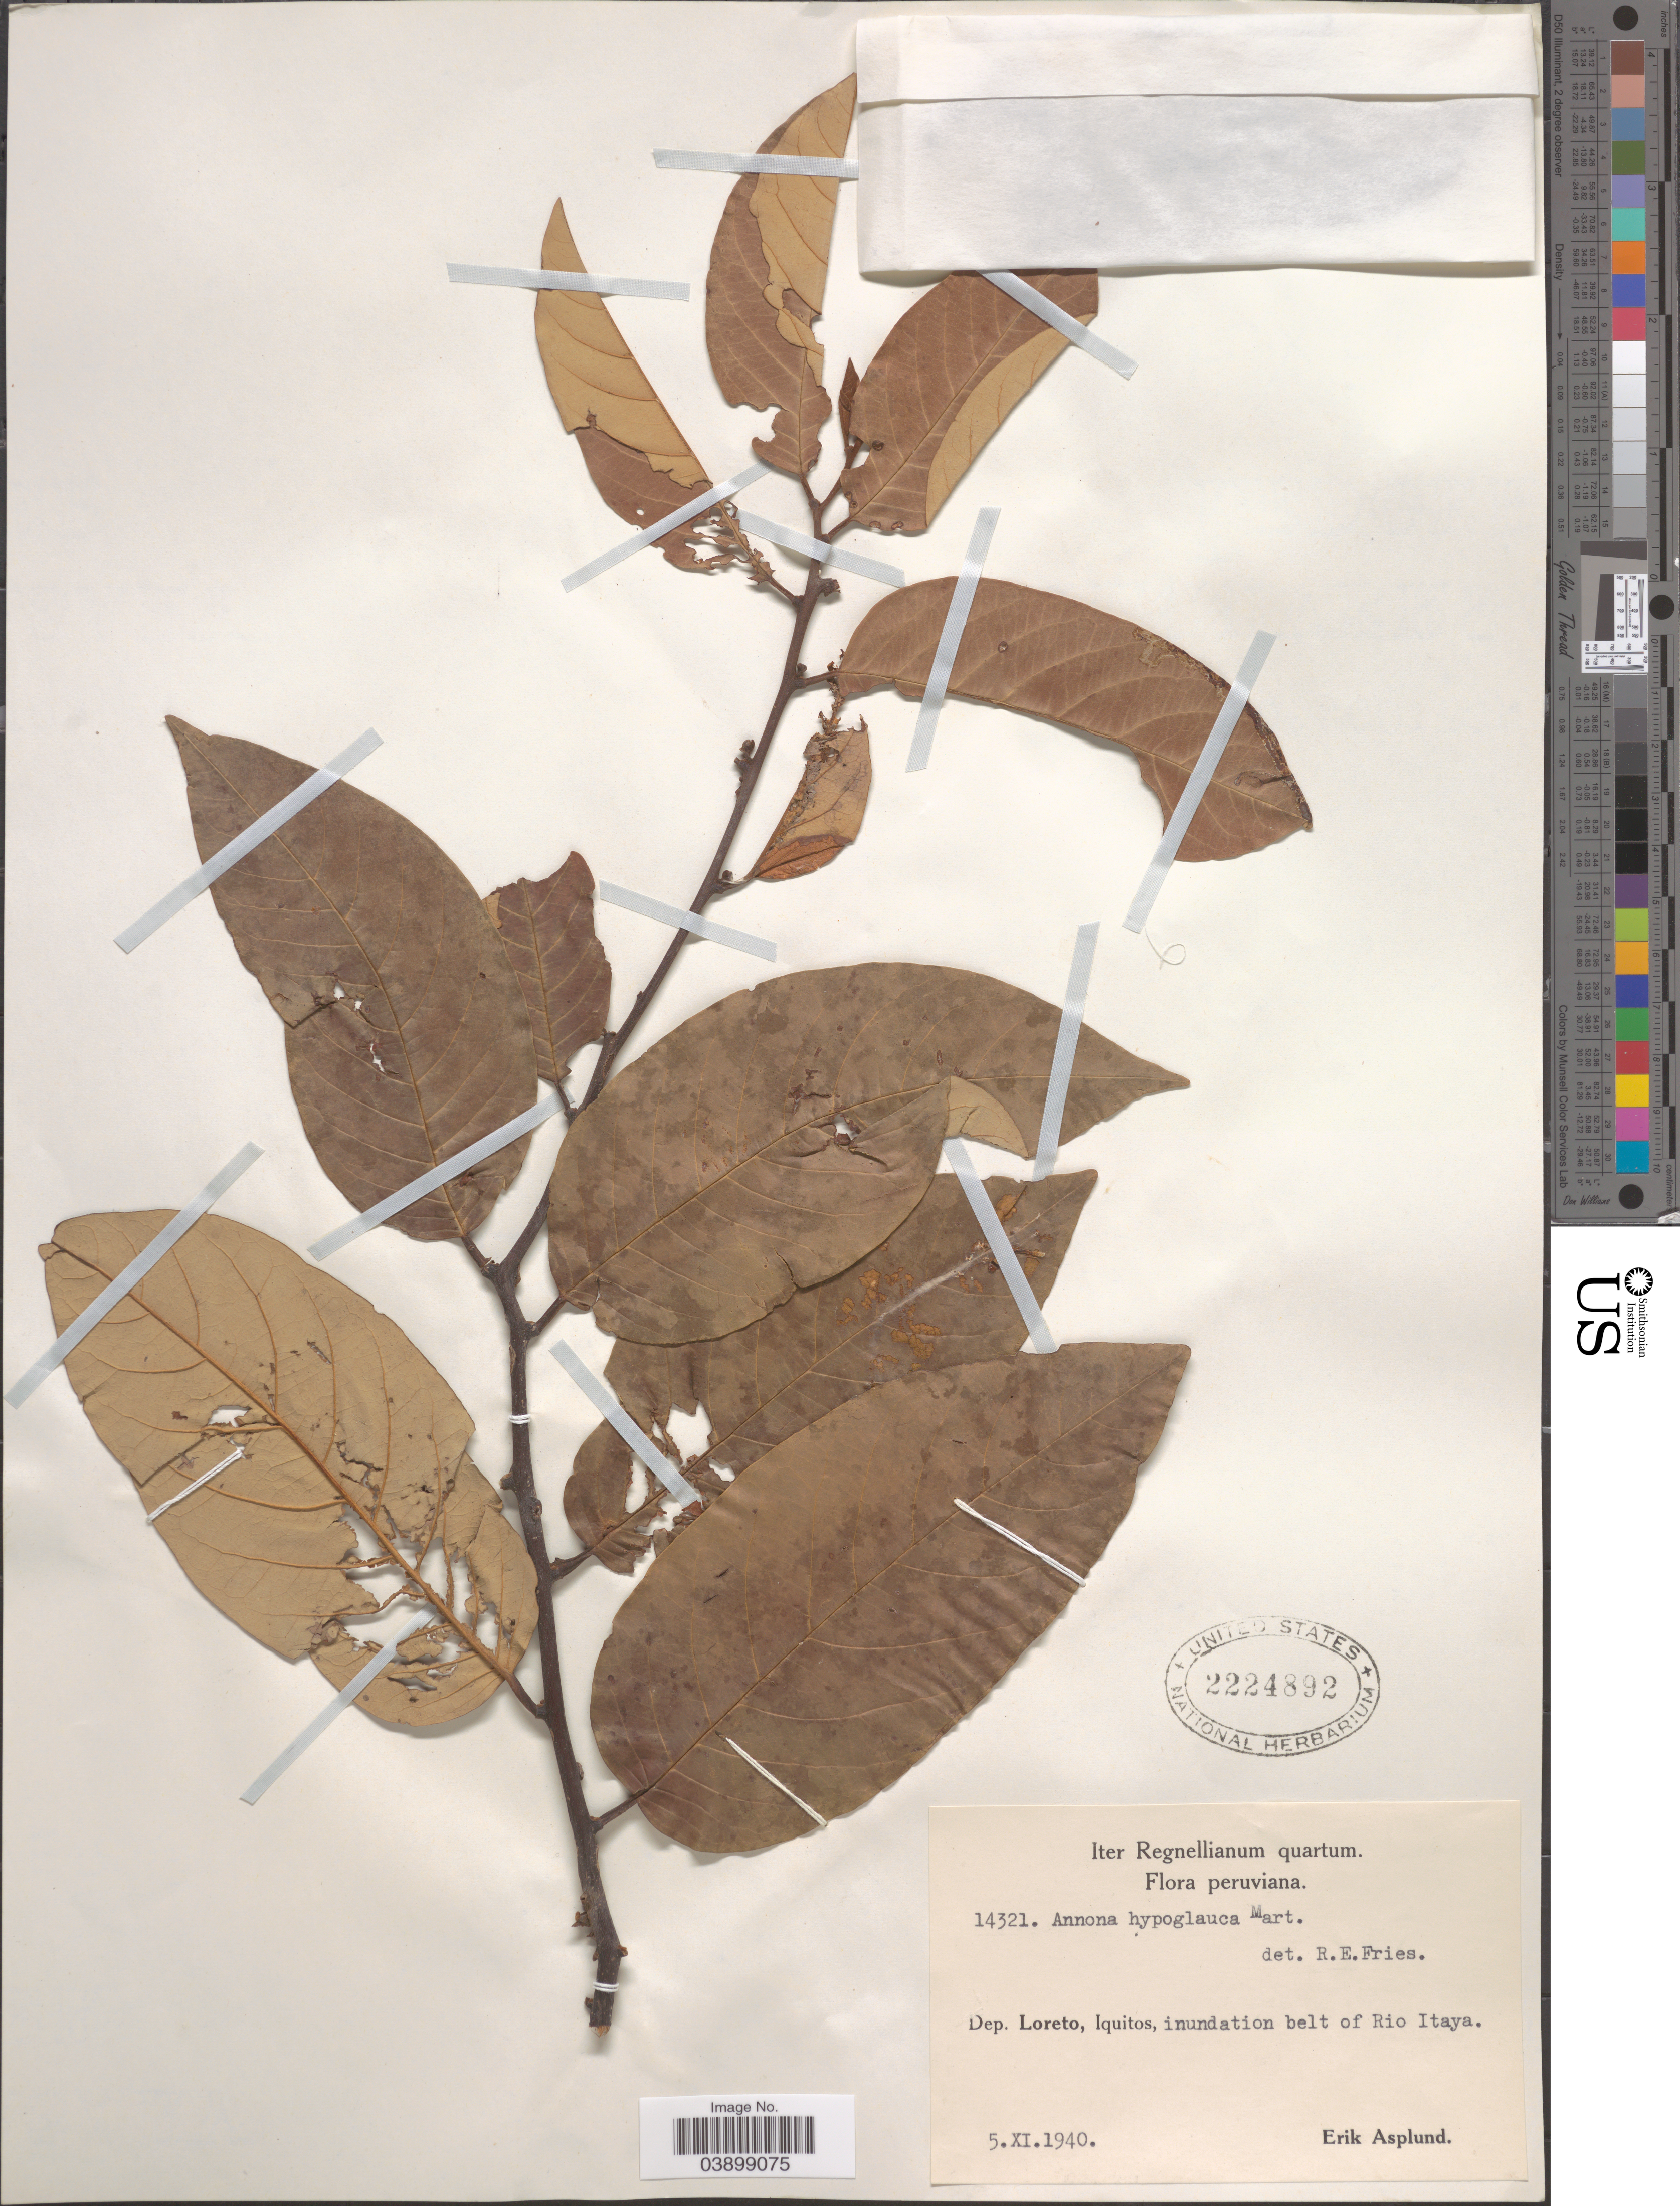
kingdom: Plantae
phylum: Tracheophyta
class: Magnoliopsida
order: Magnoliales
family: Annonaceae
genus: Annona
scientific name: Annona hypoglauca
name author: Mart.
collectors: E. Asplund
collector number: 14321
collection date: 1940-11-05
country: Peru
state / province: Loreto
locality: Dep. Loreto, Iquitos, inundation belt of Rio Itaya.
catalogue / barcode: US 2224892